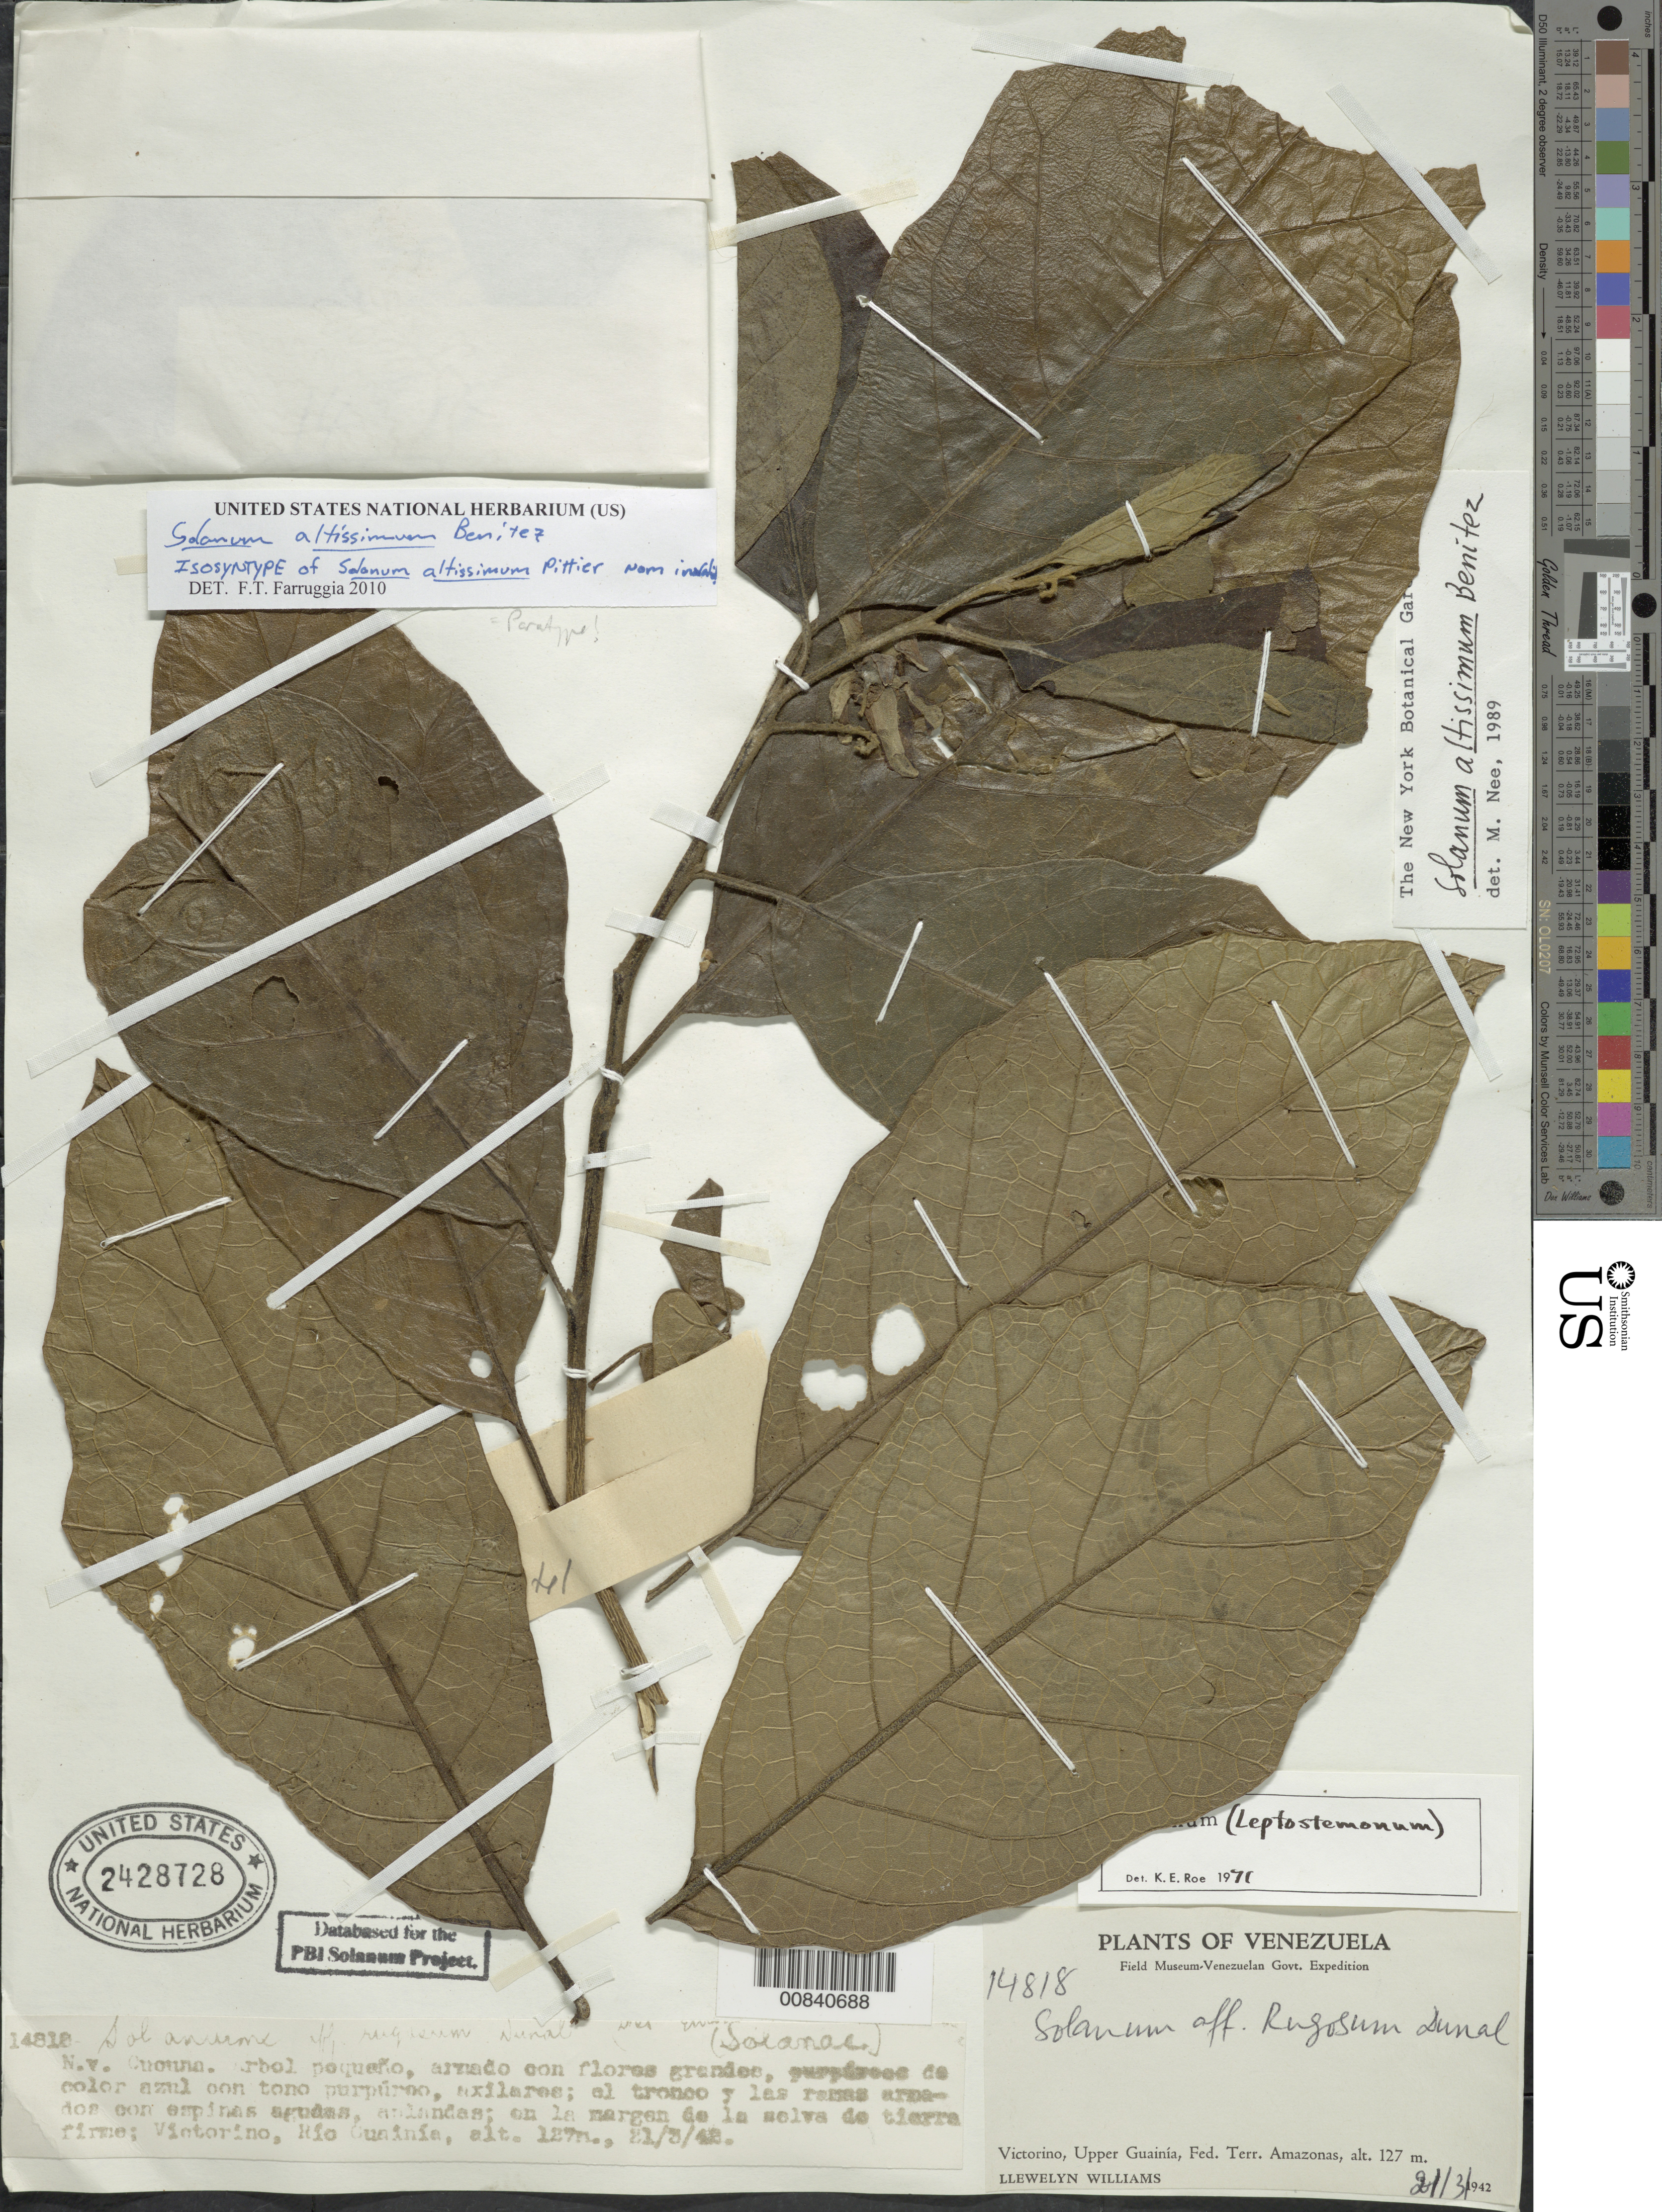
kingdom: Plantae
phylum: Tracheophyta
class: Magnoliopsida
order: Solanales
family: Solanaceae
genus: Solanum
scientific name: Solanum altissimum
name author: Pittier ex Benítez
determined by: Nee, Michael H.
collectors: L. Williams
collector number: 14818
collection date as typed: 21 Mar 1942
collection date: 1942-03-21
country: Venezuela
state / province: Amazonas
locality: Victorino, Rio Guainia.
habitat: En la margen de la selva de tierra firme.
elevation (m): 127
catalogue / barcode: US 2428728